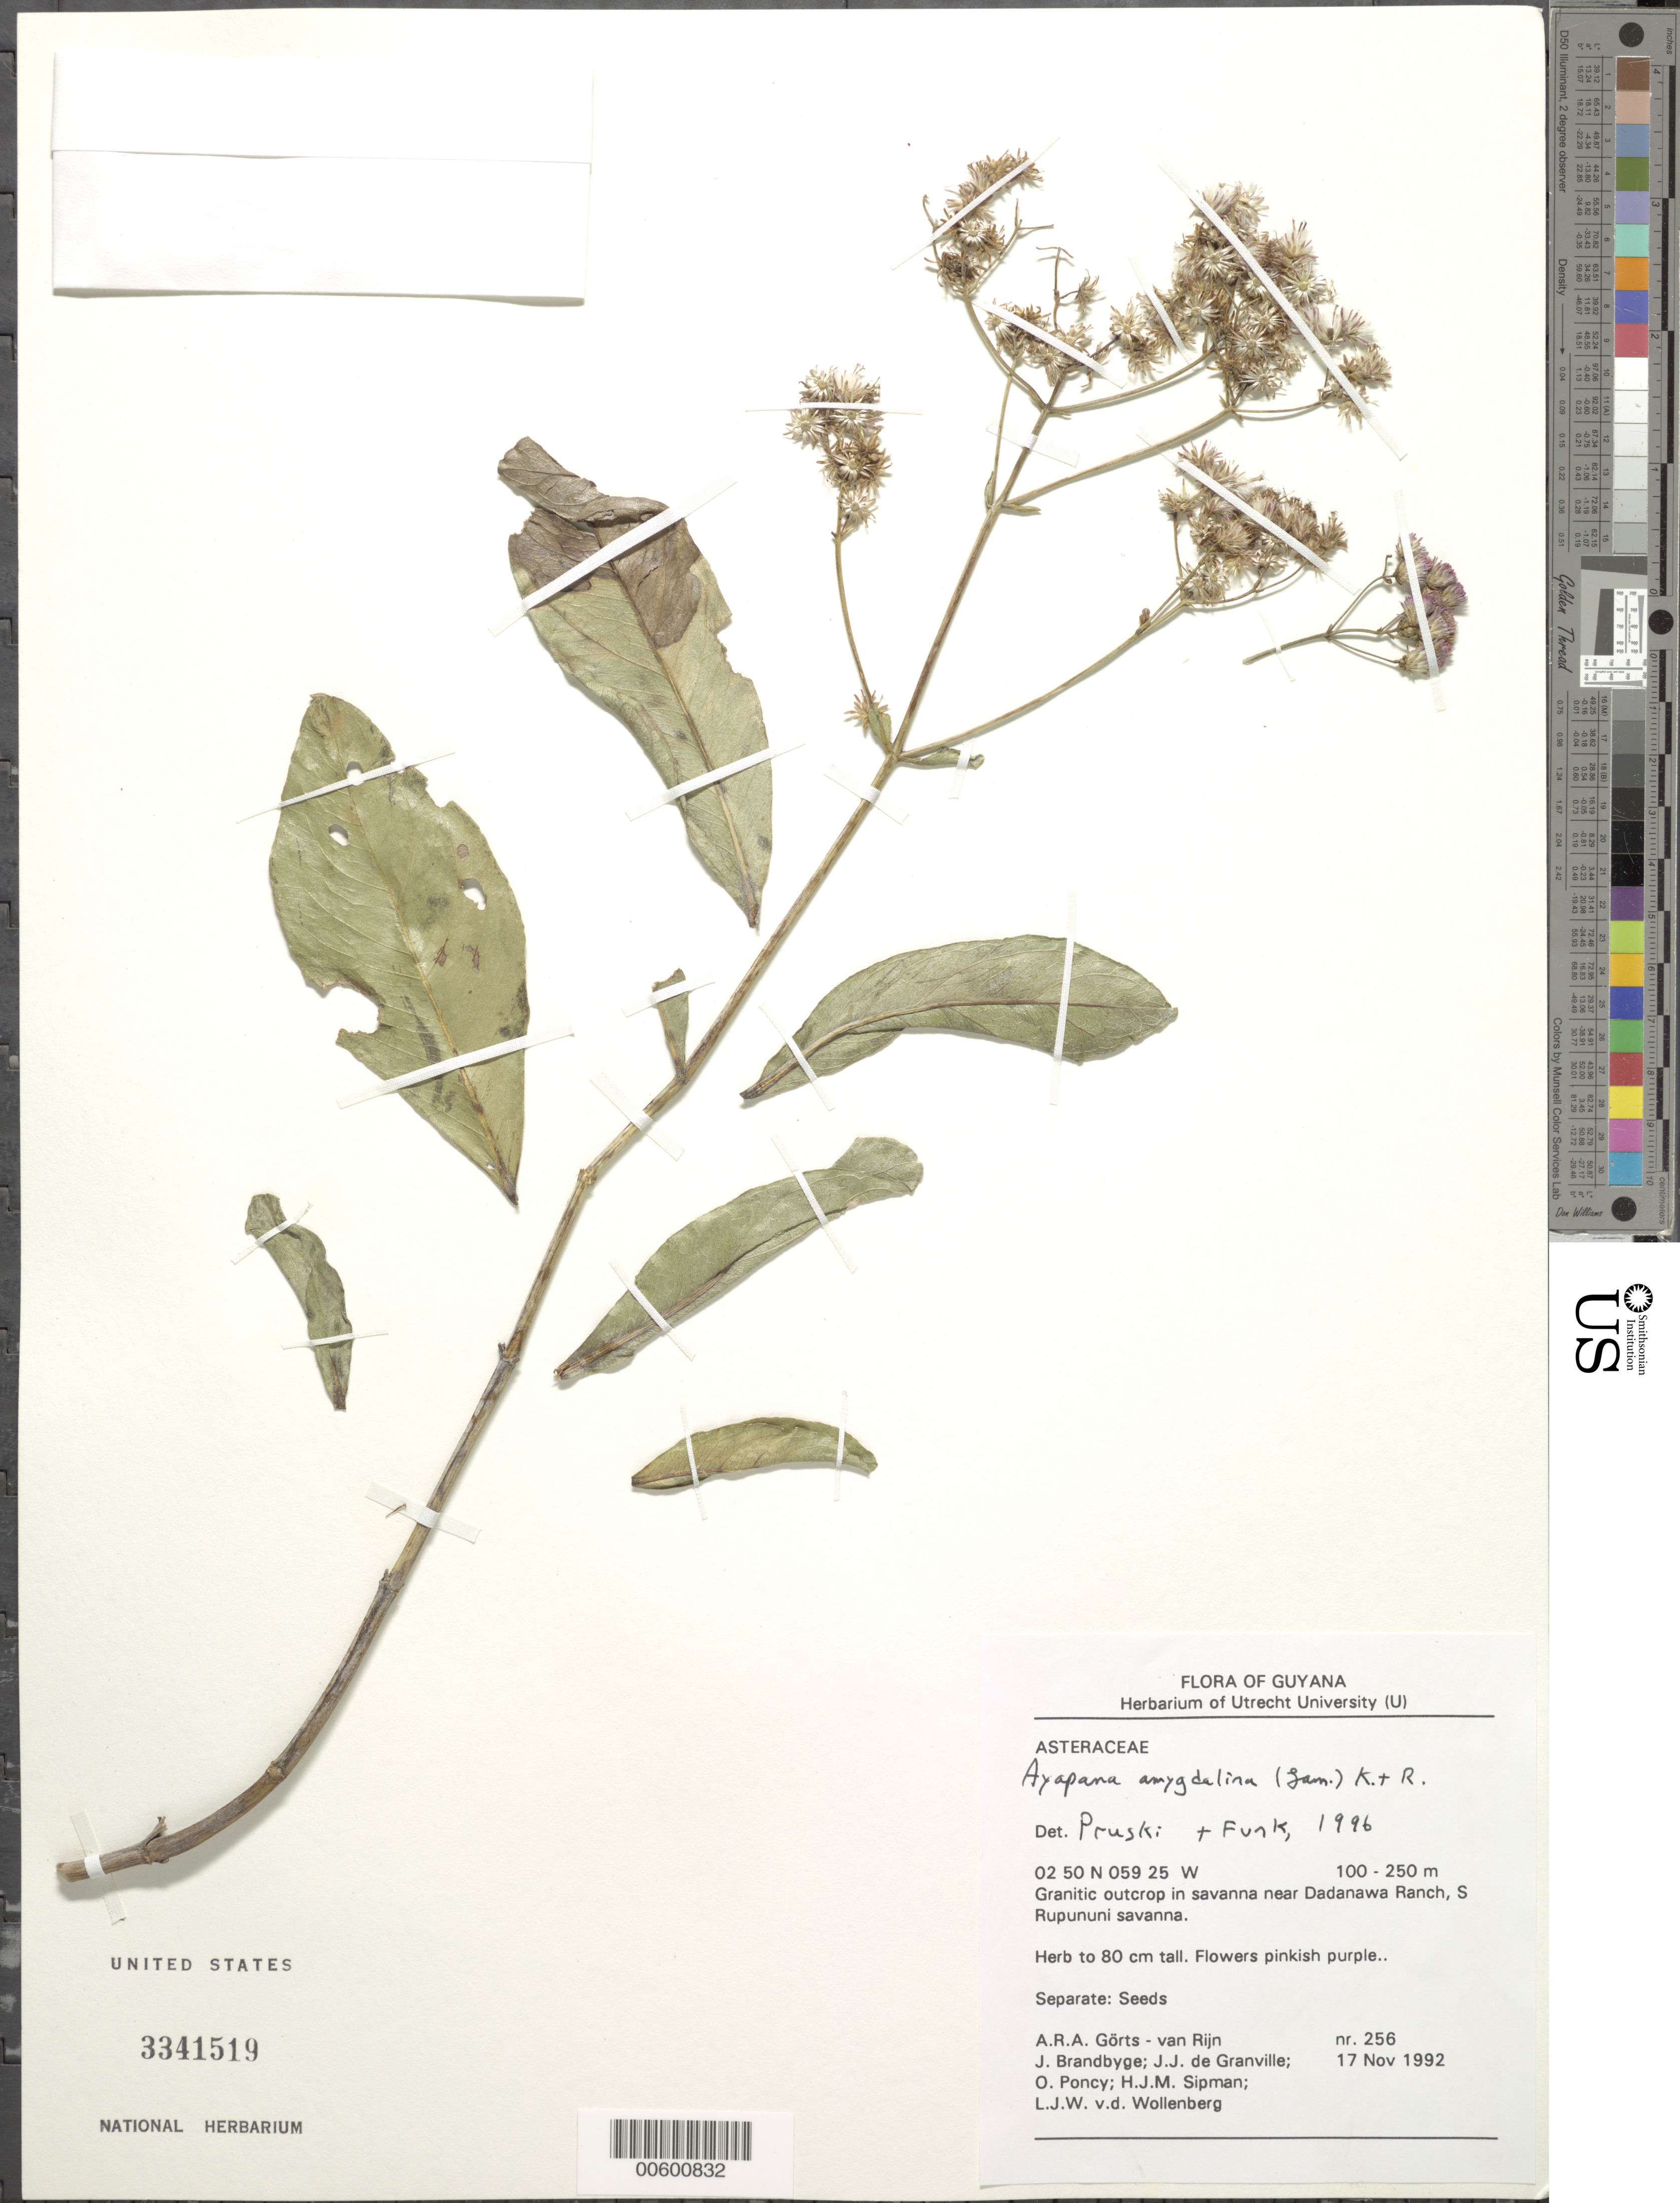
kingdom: Plantae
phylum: Tracheophyta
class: Magnoliopsida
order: Asterales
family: Asteraceae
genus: Ayapana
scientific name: Ayapana amygdalina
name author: (Lam.) R.M. King & H. Rob.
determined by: Pruski, J. F.; Funk, V. A.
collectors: A. .R. A. Görts-van Rijn, J. Brandbyge, J.-J. de Granville, O. Poncy, H. J. M. Sipman & L. van der Wollenberg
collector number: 256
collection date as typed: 17-Nov-92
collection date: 1992-11-17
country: Guyana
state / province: U. Takutu-U. Essequibo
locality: Dadanawa Ranch, vic. Mt. Tawatawun, S. Rupununi Savanna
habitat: Savanna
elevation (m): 100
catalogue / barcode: US 3341519